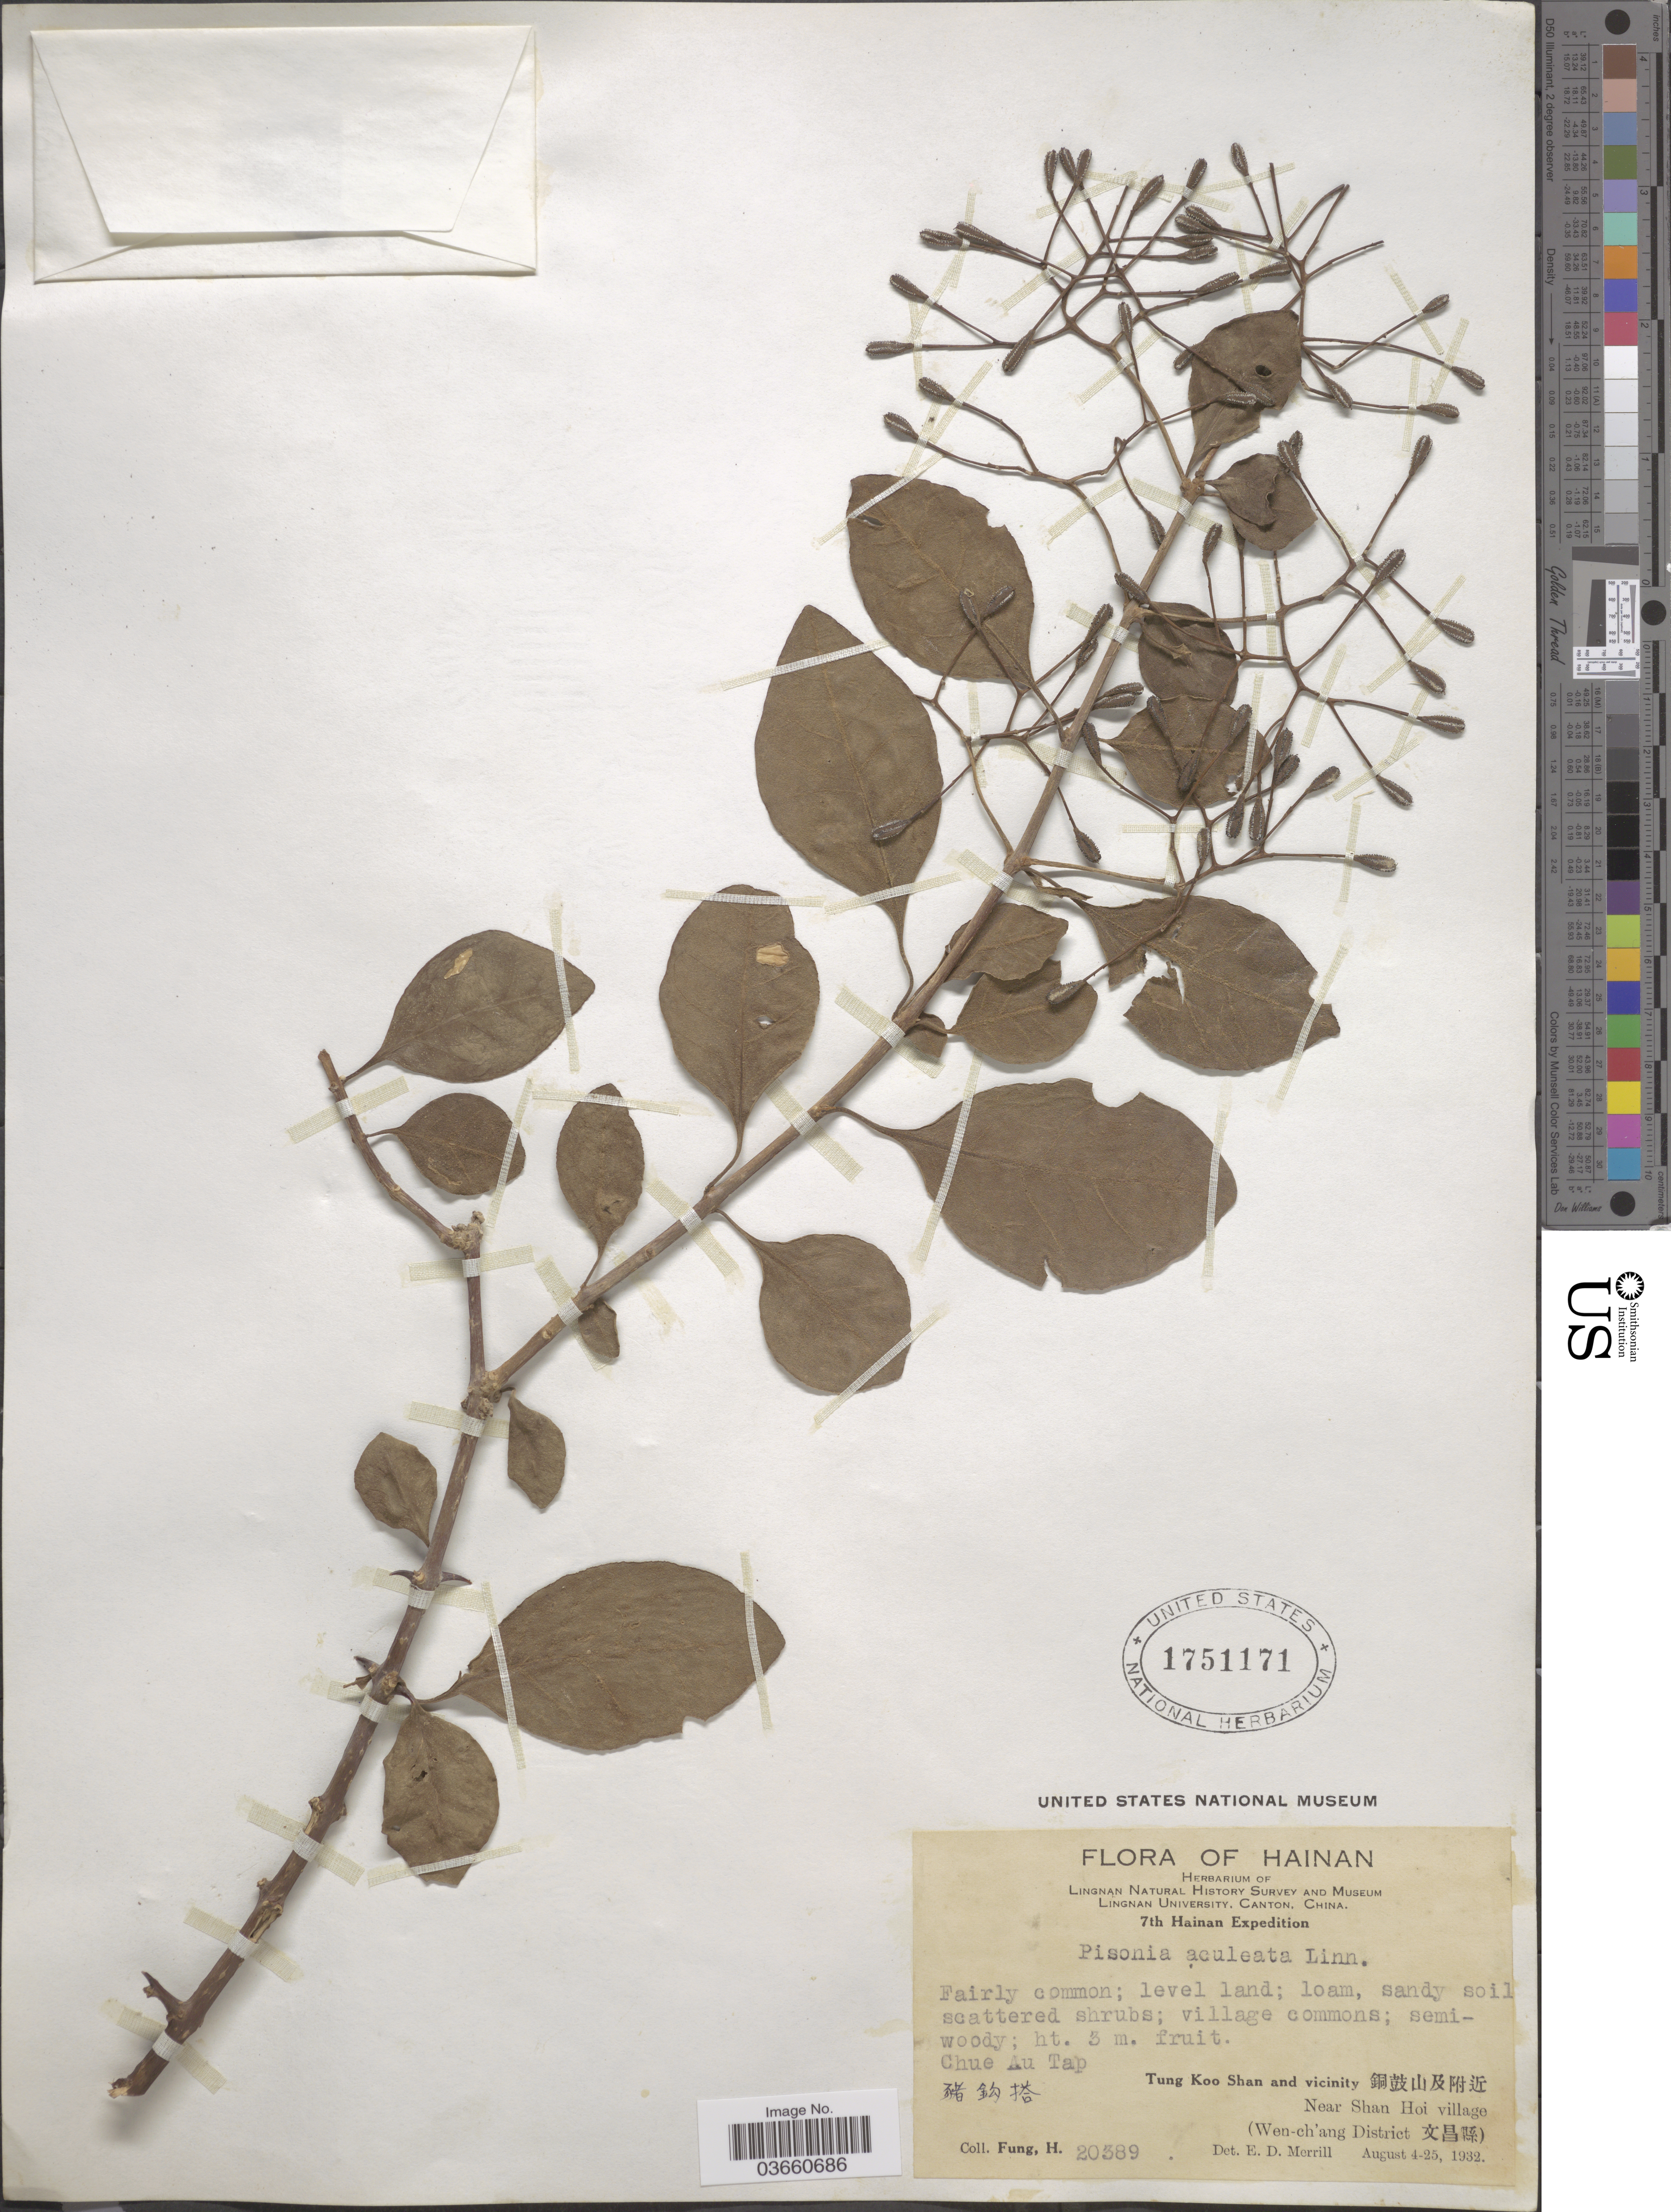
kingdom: Plantae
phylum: Tracheophyta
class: Magnoliopsida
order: Caryophyllales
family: Nyctaginaceae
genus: Pisonia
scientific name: Pisonia aculeata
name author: L.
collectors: H. Fung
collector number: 20389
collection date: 1932-08-04/1932-08-25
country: China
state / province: Hainan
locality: Chue Au Tap X. Tung Koo Shan and vicinity X. Near Shan Hoi village (Wen-ch'ang District X).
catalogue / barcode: US 1751171